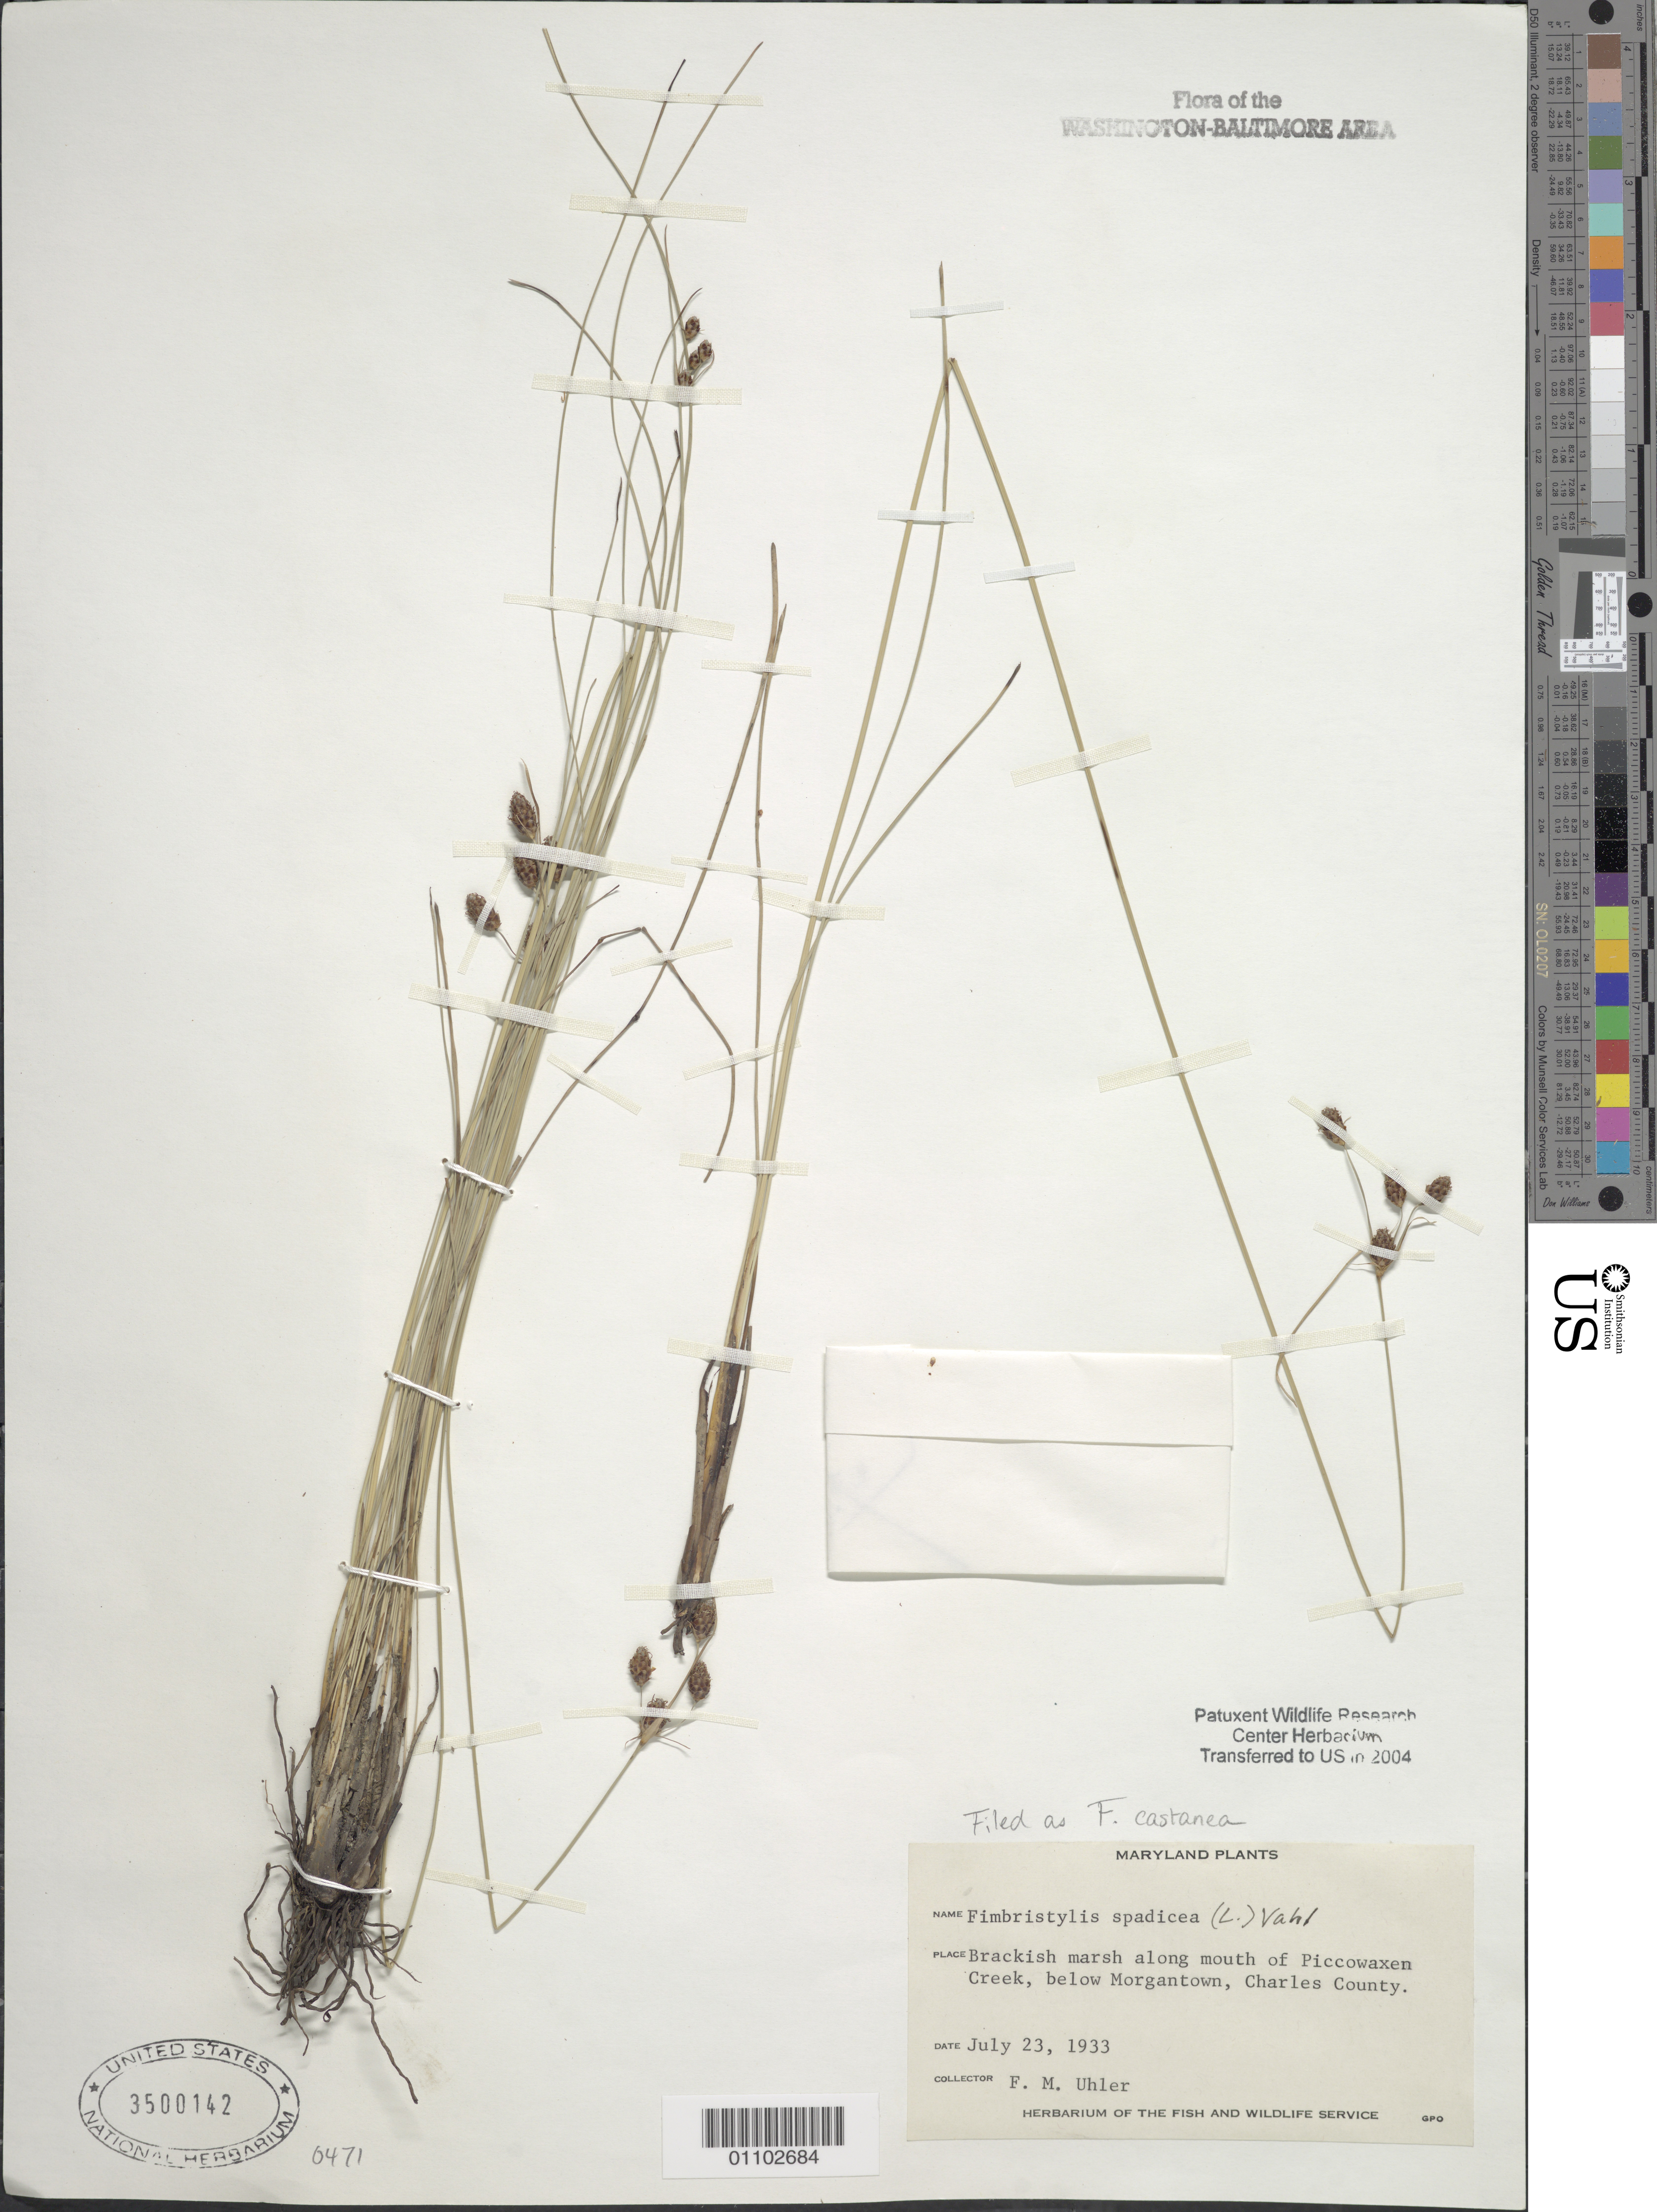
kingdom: Plantae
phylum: Tracheophyta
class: Liliopsida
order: Poales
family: Cyperaceae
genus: Fimbristylis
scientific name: Fimbristylis castanea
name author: (Michx.) Vahl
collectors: F. Uhler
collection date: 1933-07-23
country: United States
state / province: Maryland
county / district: Charles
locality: Along mouth of Piccowaxen Creek, below Morgantown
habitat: Brackish marsh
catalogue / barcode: US 3500142